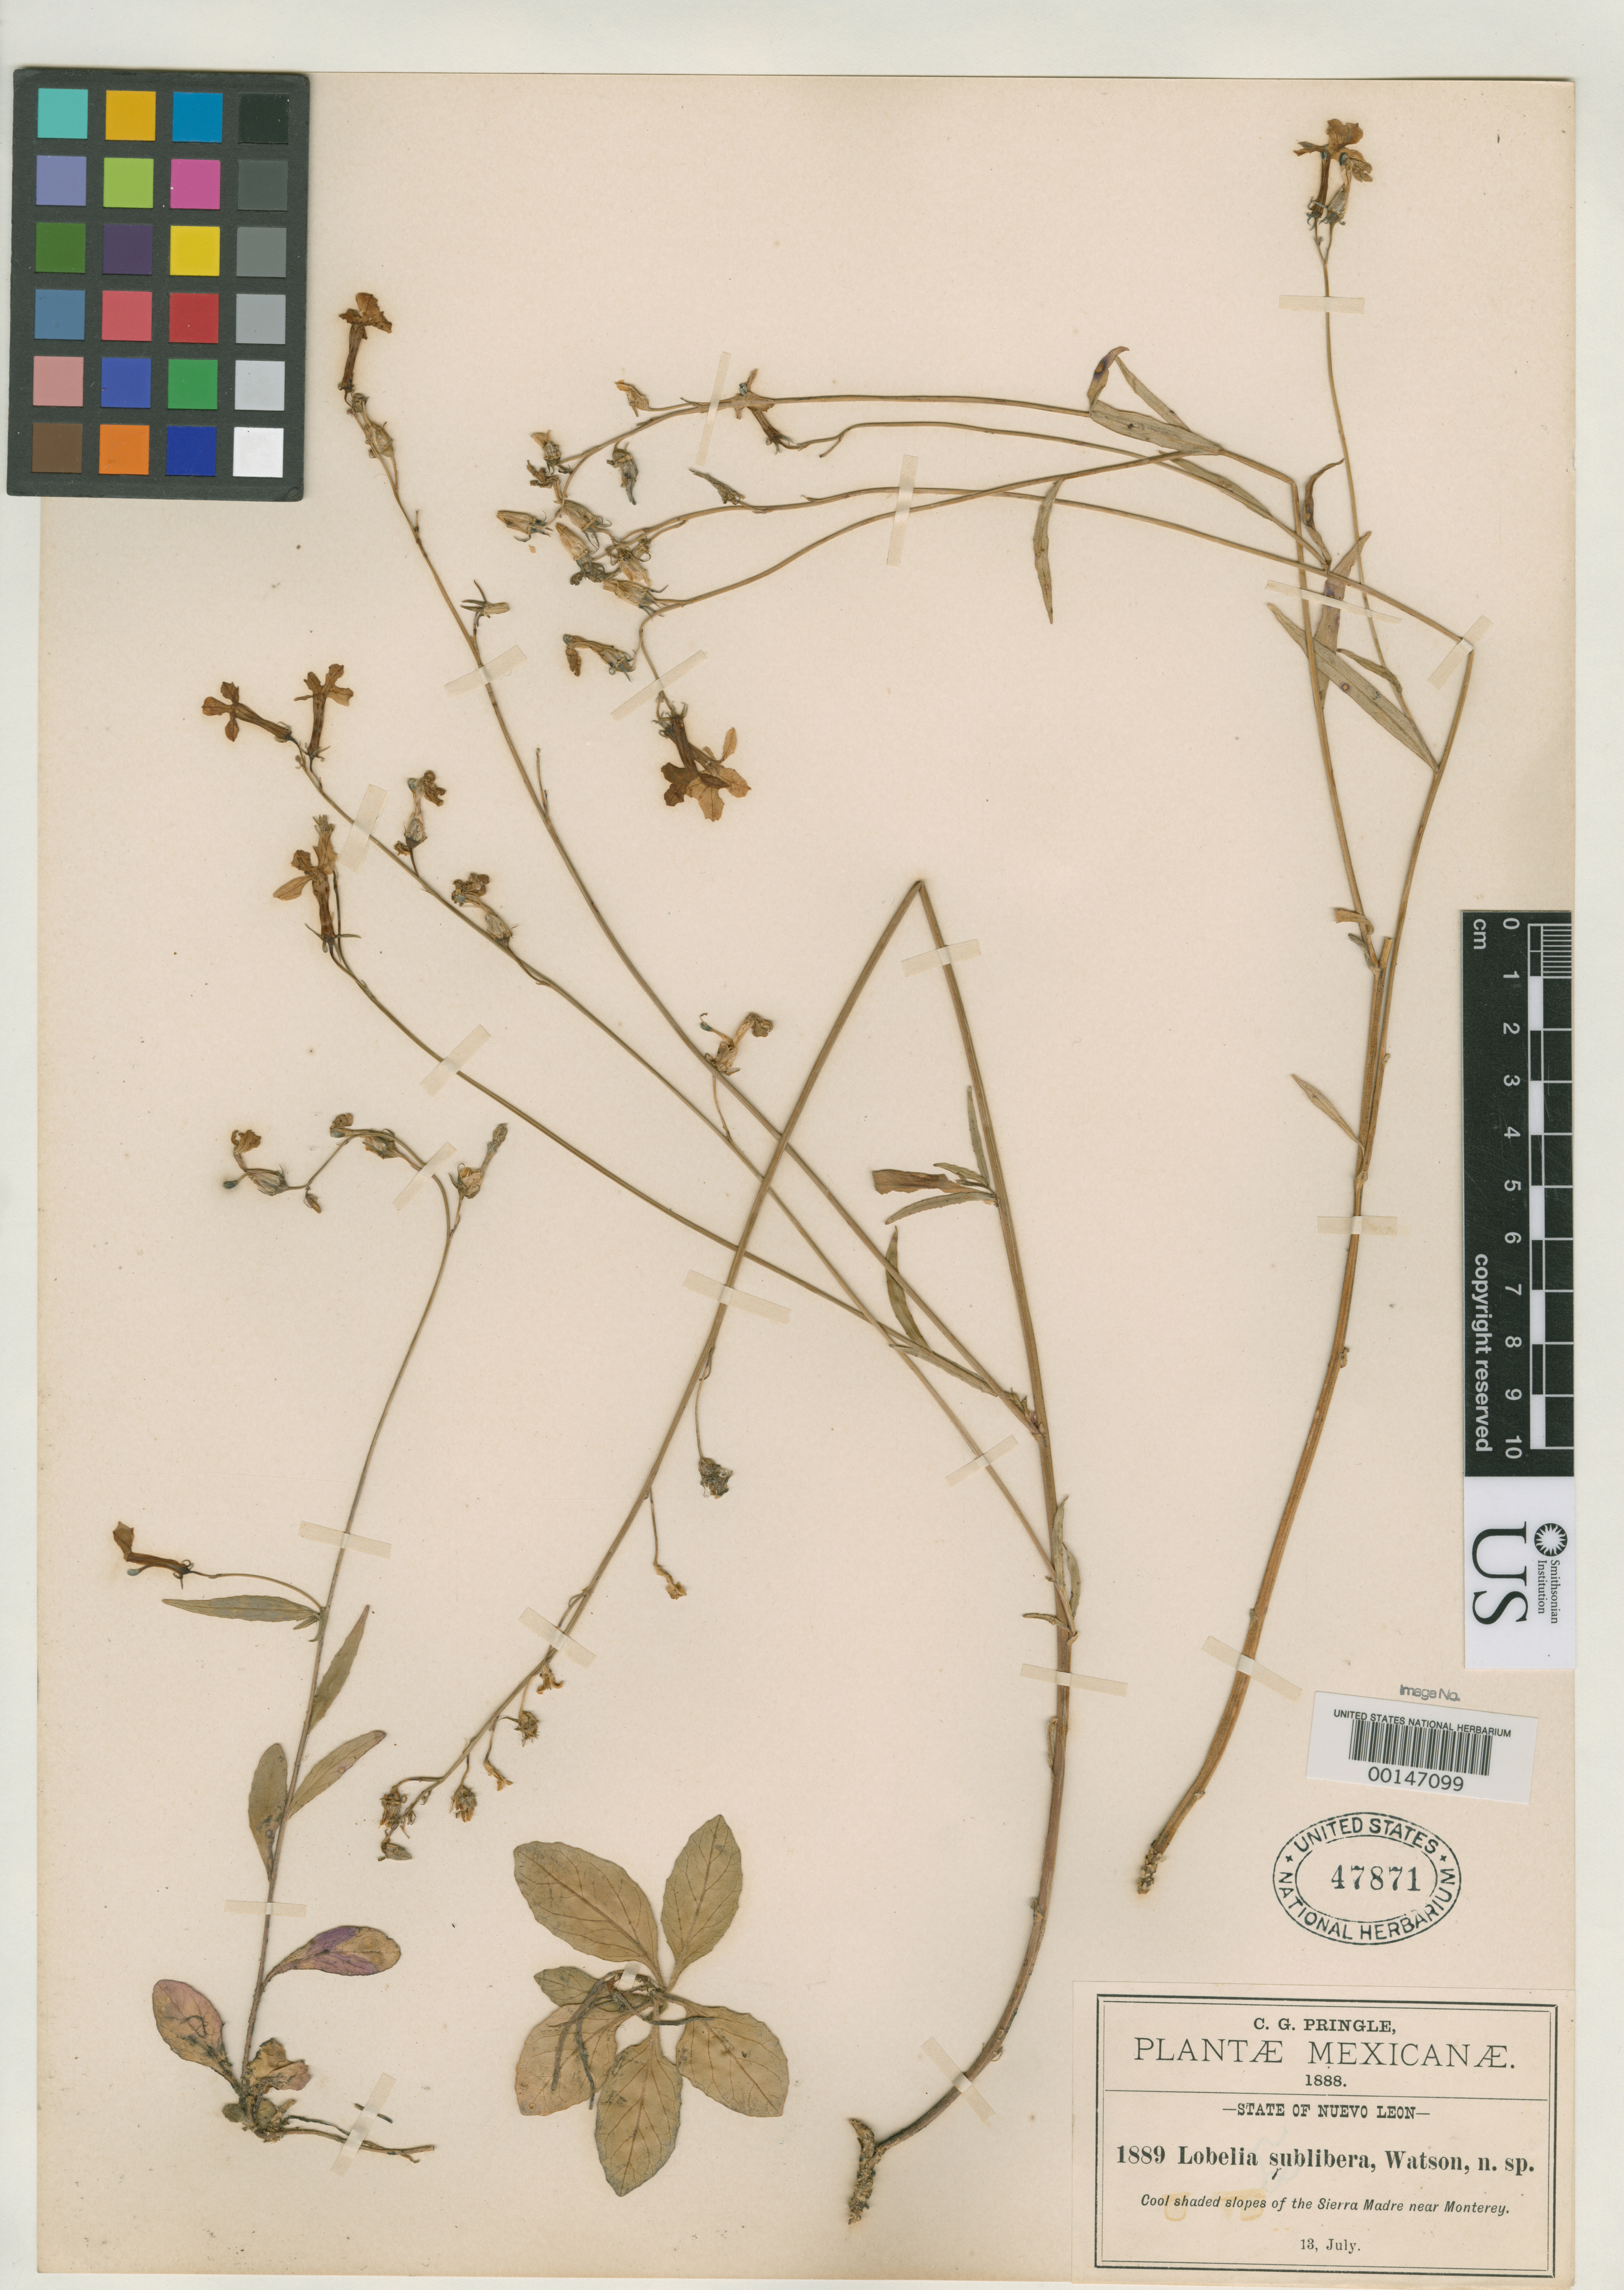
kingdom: Plantae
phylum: Tracheophyta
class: Magnoliopsida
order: Asterales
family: Campanulaceae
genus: Lobelia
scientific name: Lobelia sublibera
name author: S. Watson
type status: Type Collection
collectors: C. G. Pringle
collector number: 1889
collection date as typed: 13 Jul 1888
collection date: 1888-07-13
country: Mexico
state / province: Nuevo León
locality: Sierra Madre, near Monterrey.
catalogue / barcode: US 47871